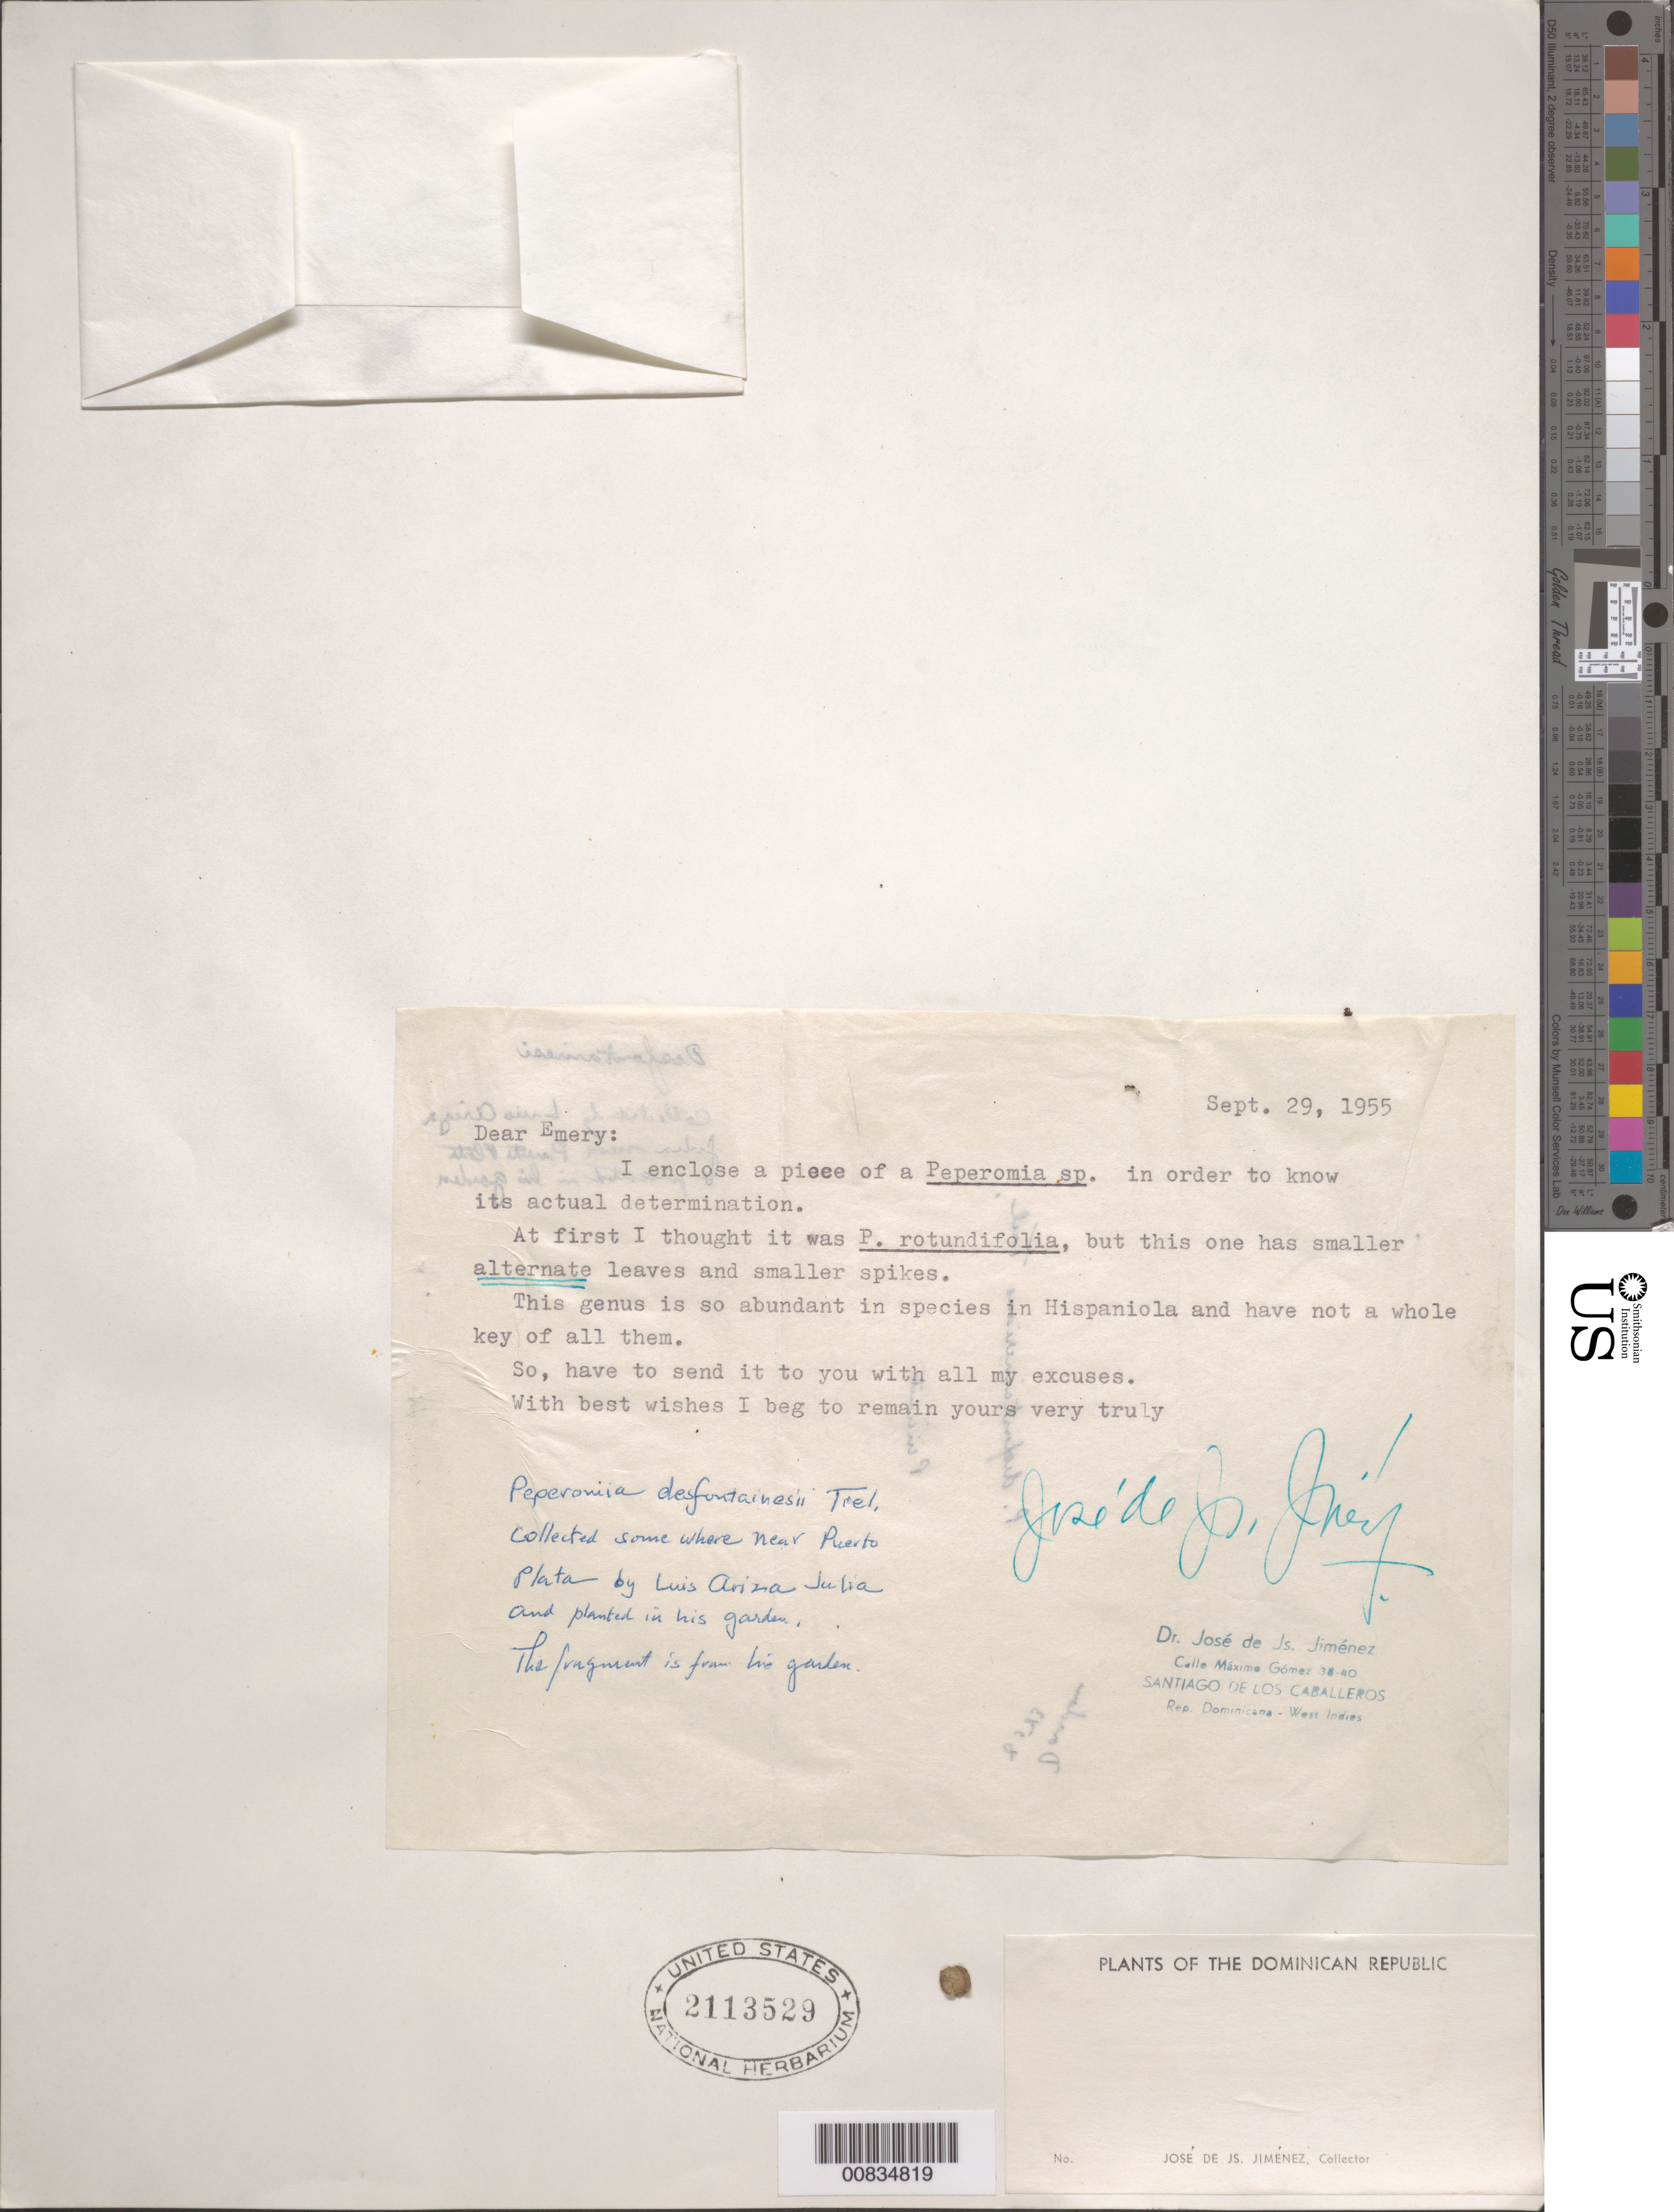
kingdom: Plantae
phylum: Tracheophyta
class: Magnoliopsida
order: Piperales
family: Piperaceae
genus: Peperomia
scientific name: Peperomia circinnata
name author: Link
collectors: J. J. Jiménez & L. Ariza-Julia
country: Dominican Republic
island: Hispaniola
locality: Collected some where near Puerto Plata and planted in the Garden of Luis Ariza Julia.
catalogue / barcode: US 2113529